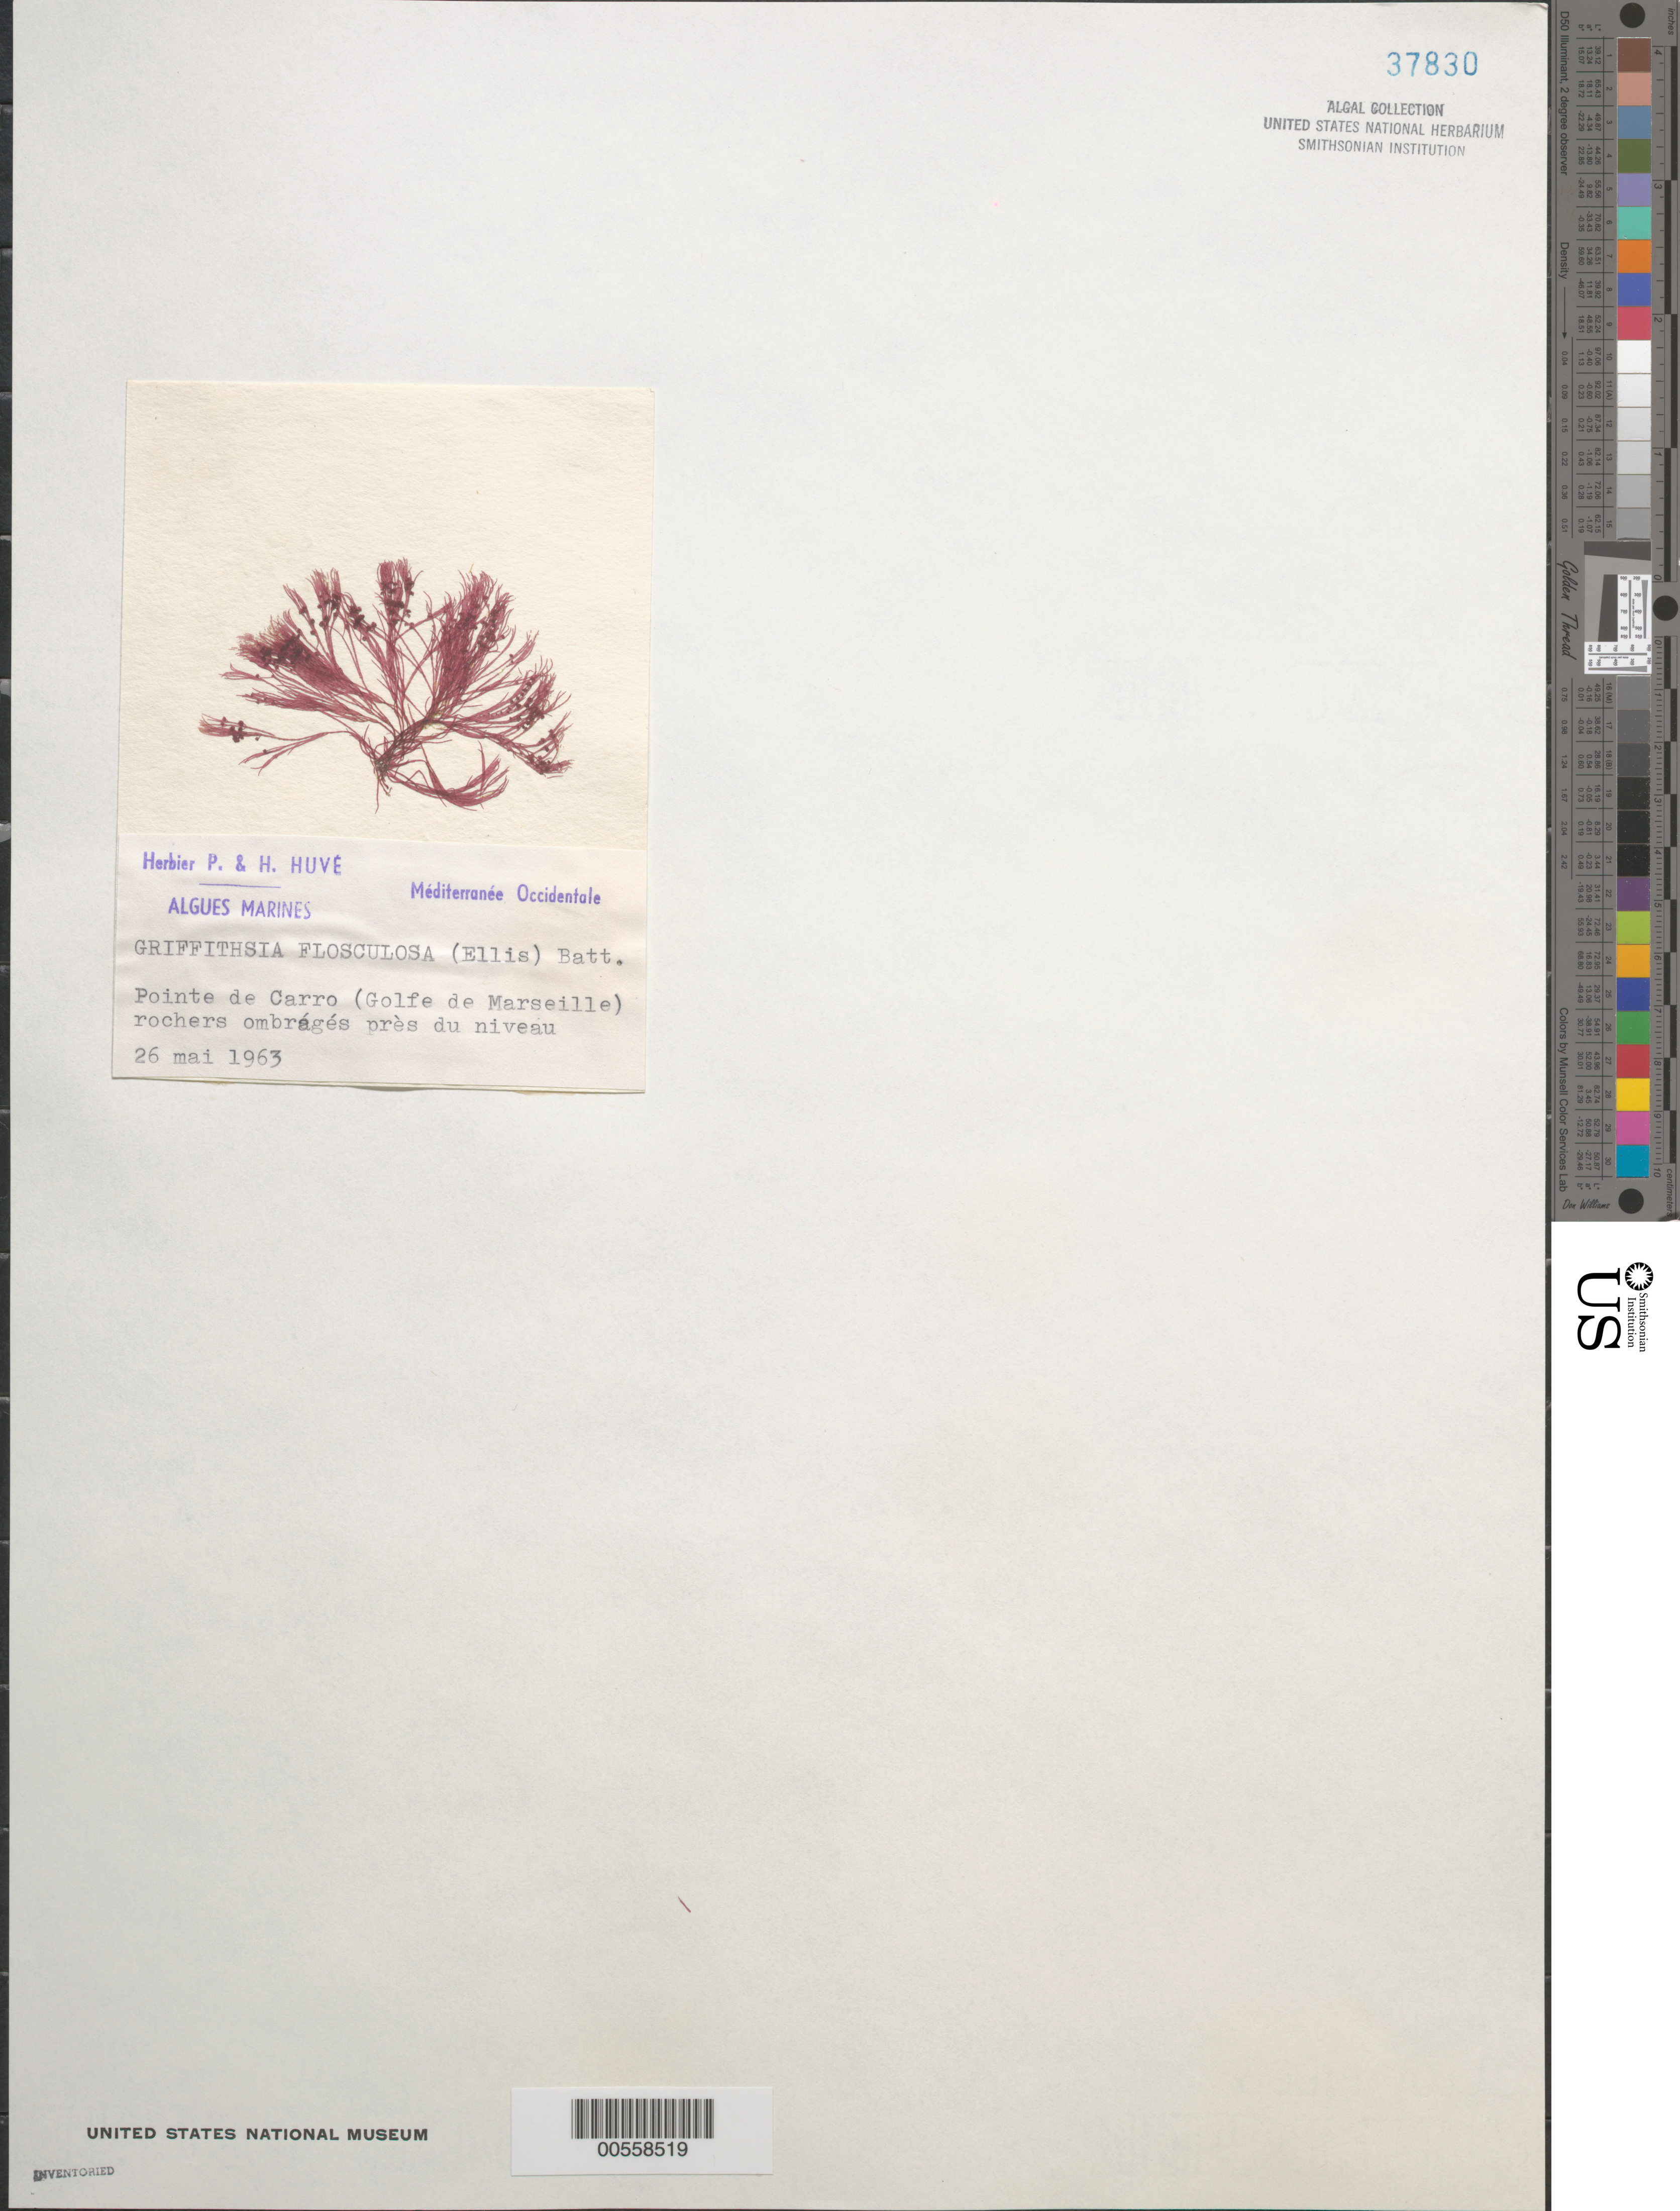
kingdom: Plantae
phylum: Rhodophyta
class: Florideophyceae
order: Ceramiales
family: Wrangeliaceae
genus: Halurus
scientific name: Halurus flosculosus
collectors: P. Huve & H. Huve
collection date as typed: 26 May 1963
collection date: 1963-05-26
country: France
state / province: Provence-Alpes-Côte d'Azur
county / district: Bouches-du-Rhône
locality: Pointe de Carro, Golfe de Marseille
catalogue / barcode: US 37830